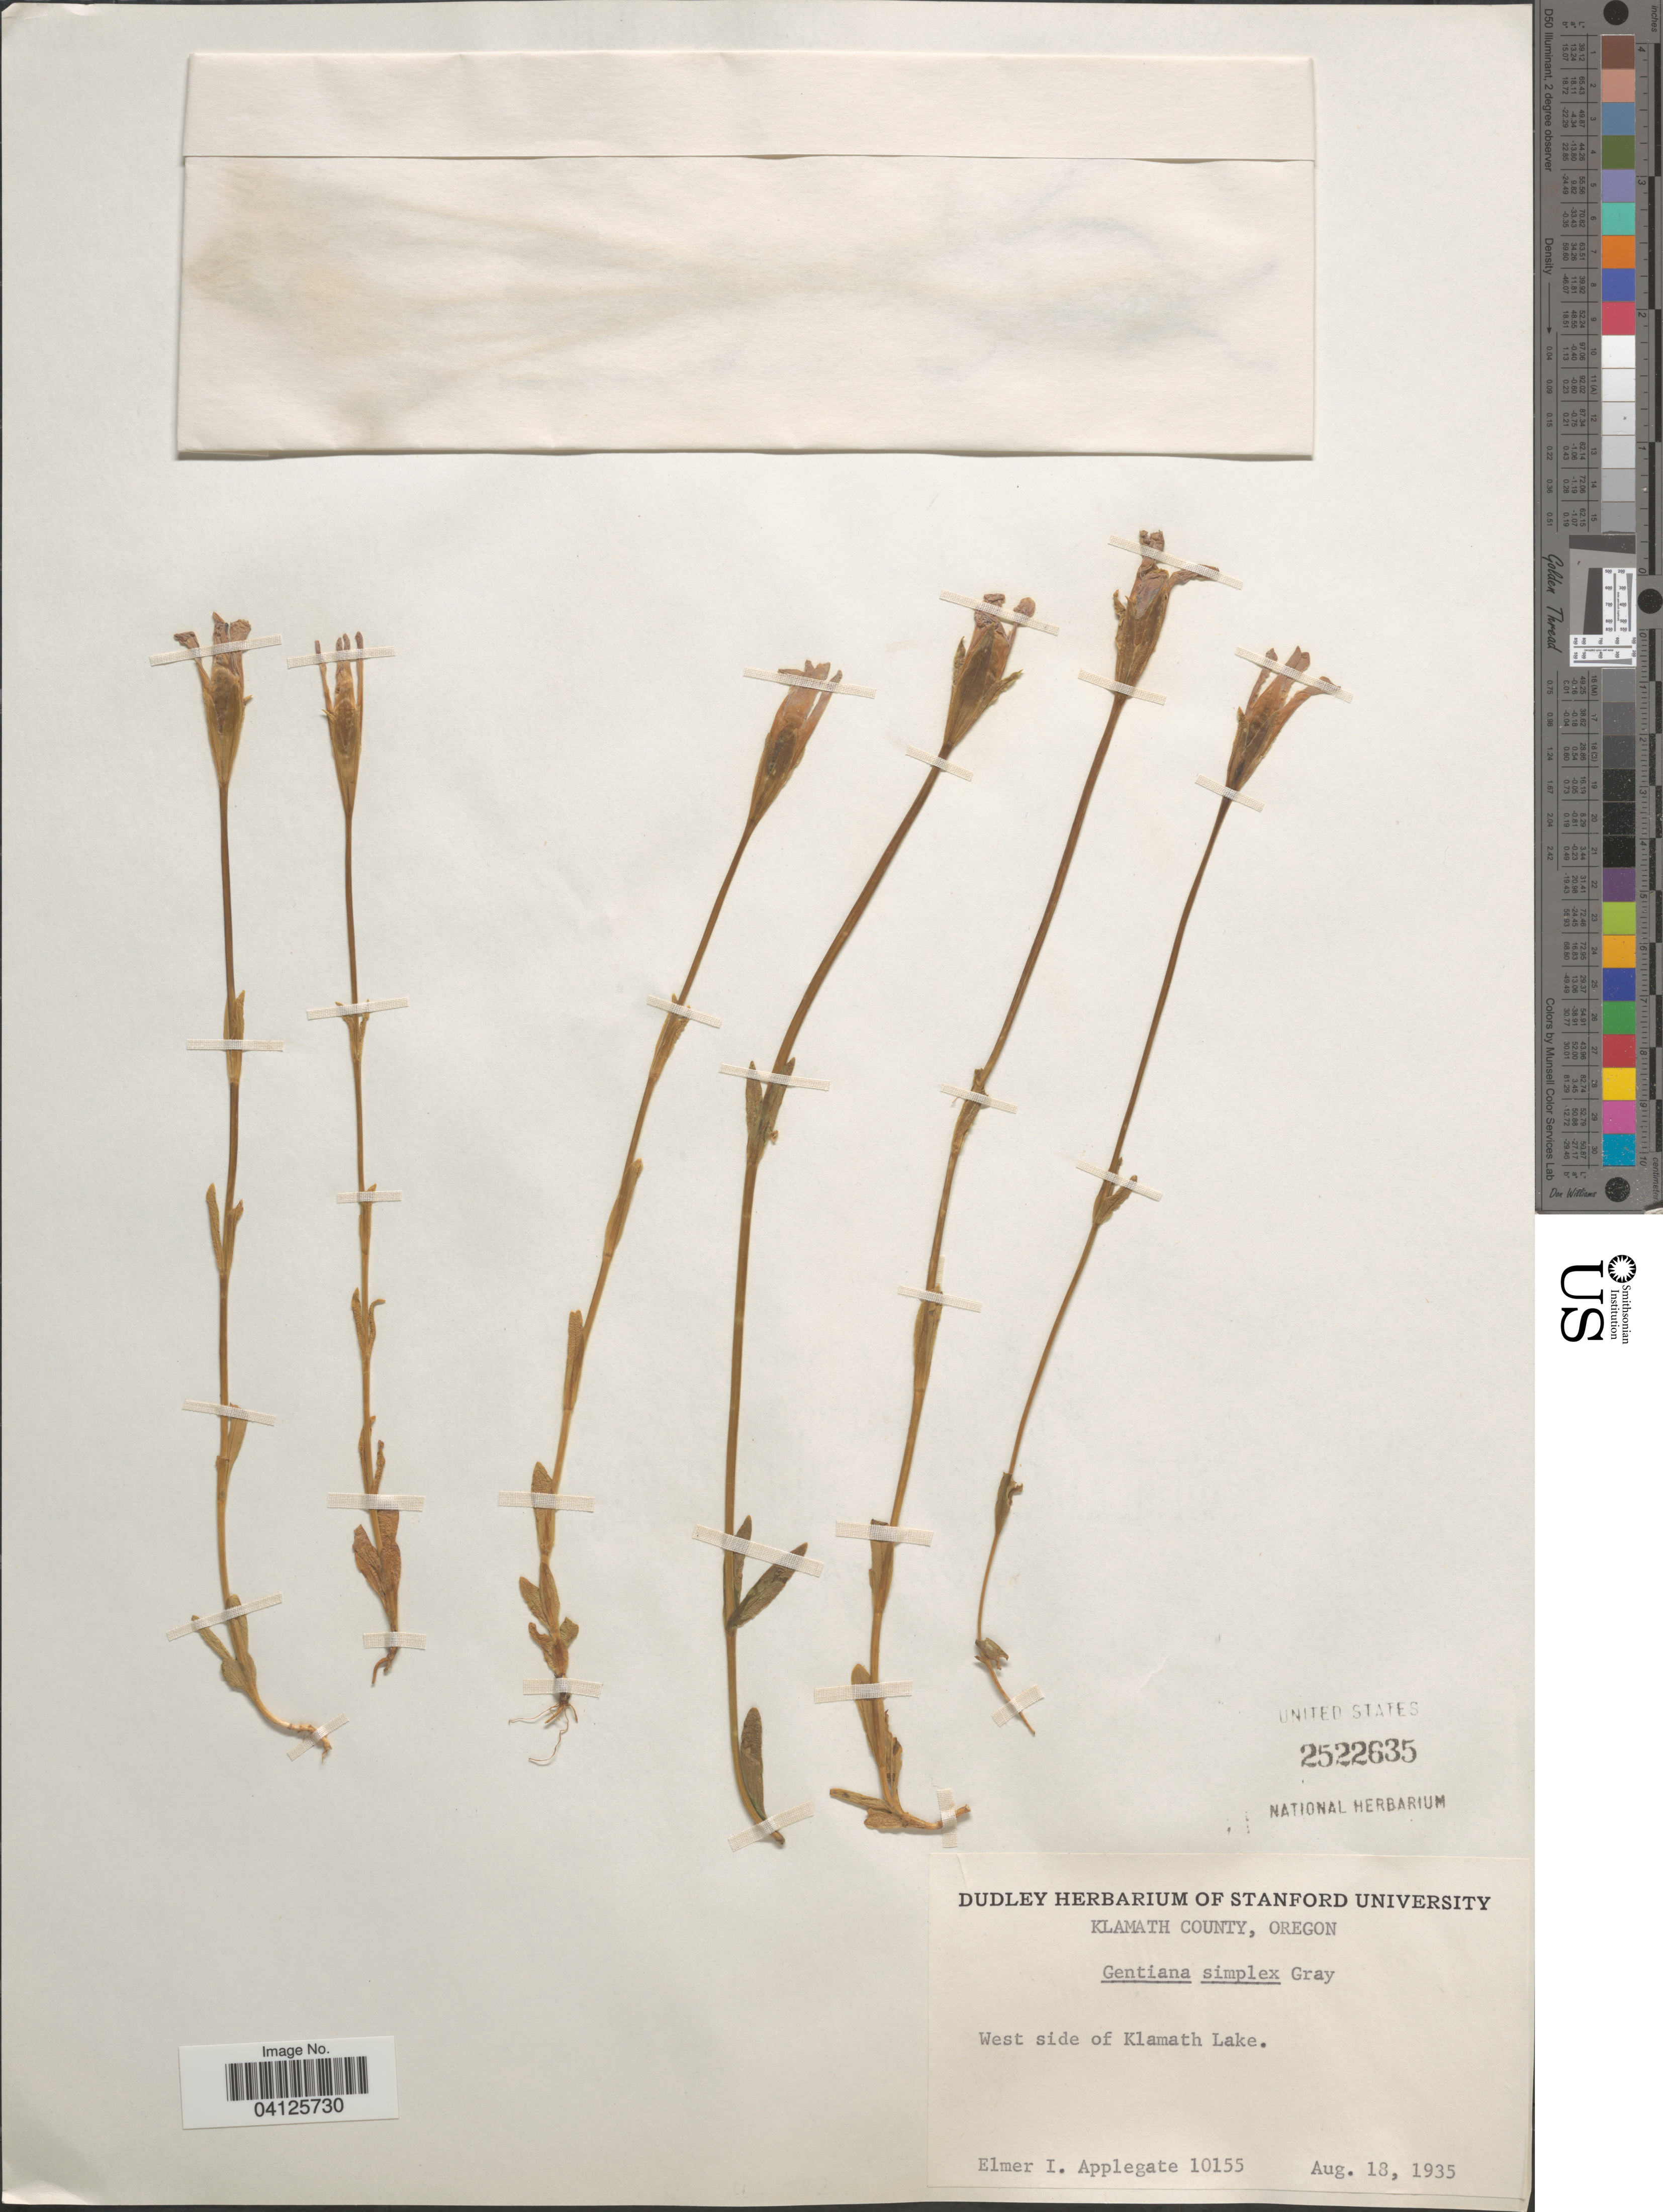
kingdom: Plantae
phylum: Tracheophyta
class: Magnoliopsida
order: Gentianales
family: Gentianaceae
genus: Gentiana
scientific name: Gentiana simplex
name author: A. Gray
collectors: E. I. Applegate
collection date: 1935-08-18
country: United States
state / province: Oregon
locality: Klamath County. West side of Klamath Lake.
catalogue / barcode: US 2522635